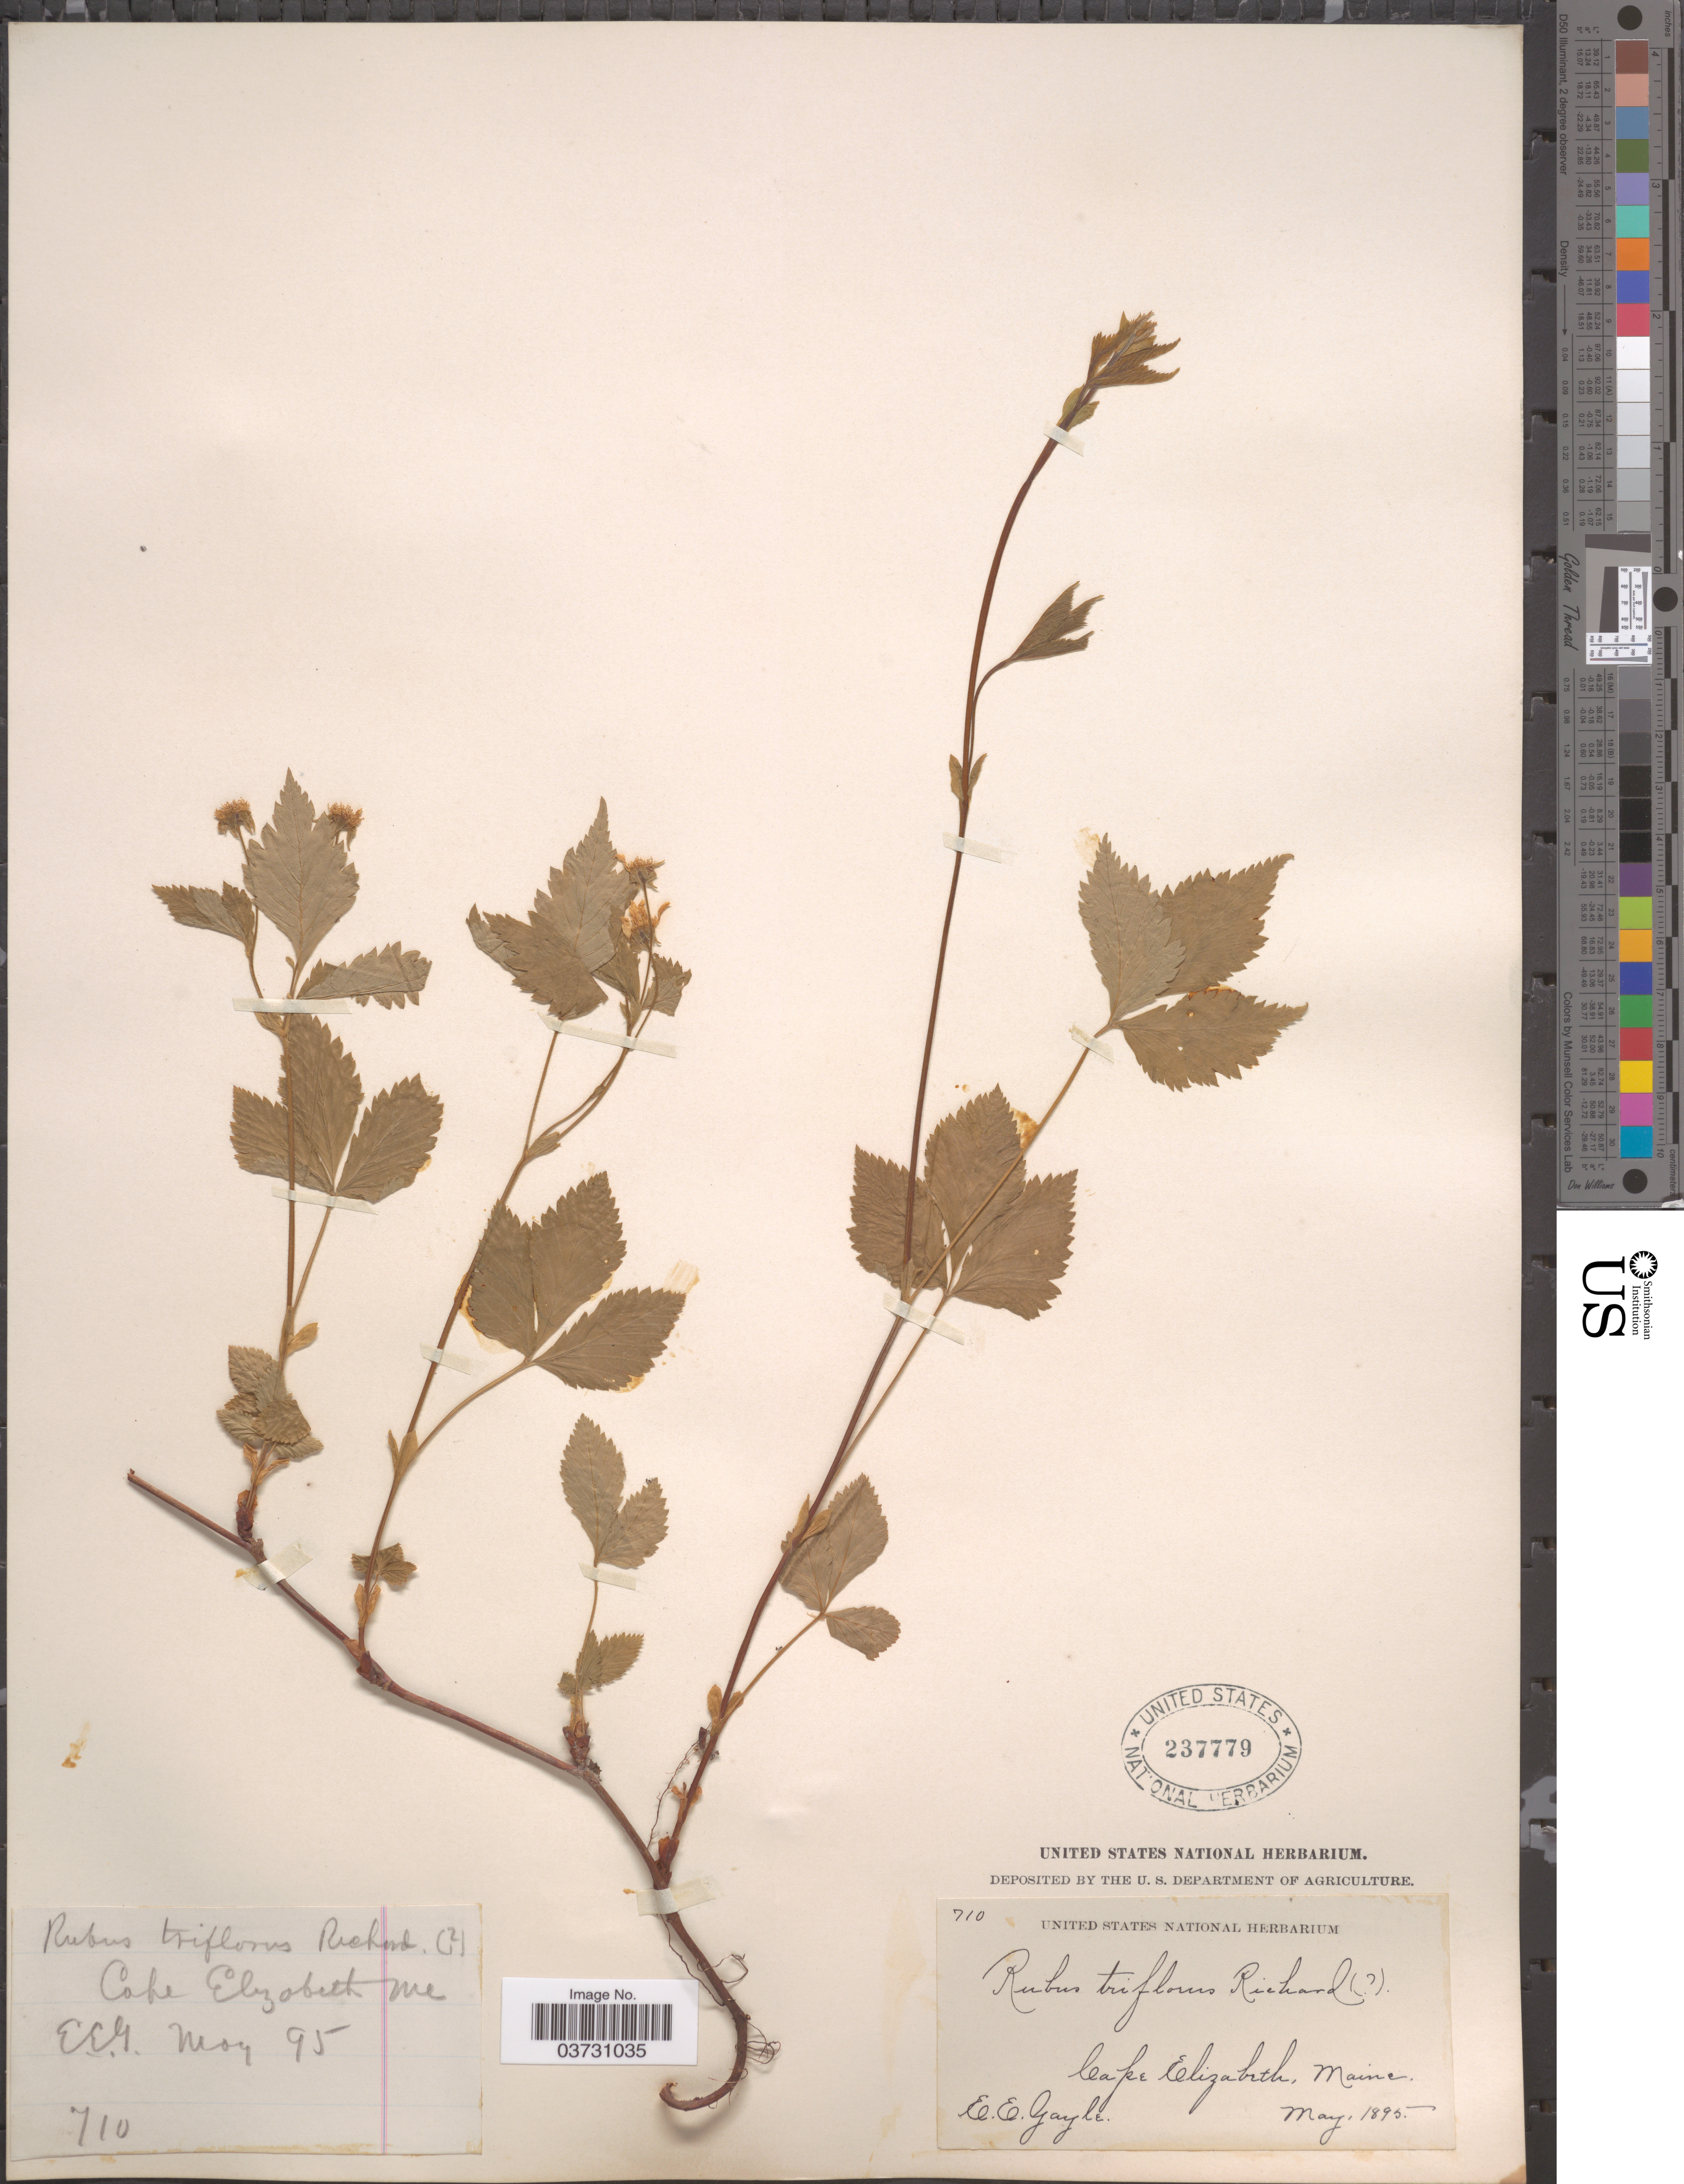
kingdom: Plantae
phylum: Tracheophyta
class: Magnoliopsida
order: Rosales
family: Rosaceae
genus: Rubus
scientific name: Rubus pubescens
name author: Raf.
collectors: E. Gayle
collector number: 710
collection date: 1895-05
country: United States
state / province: Maine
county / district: Cumberland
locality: Cape Elizabeth.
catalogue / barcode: US 237779